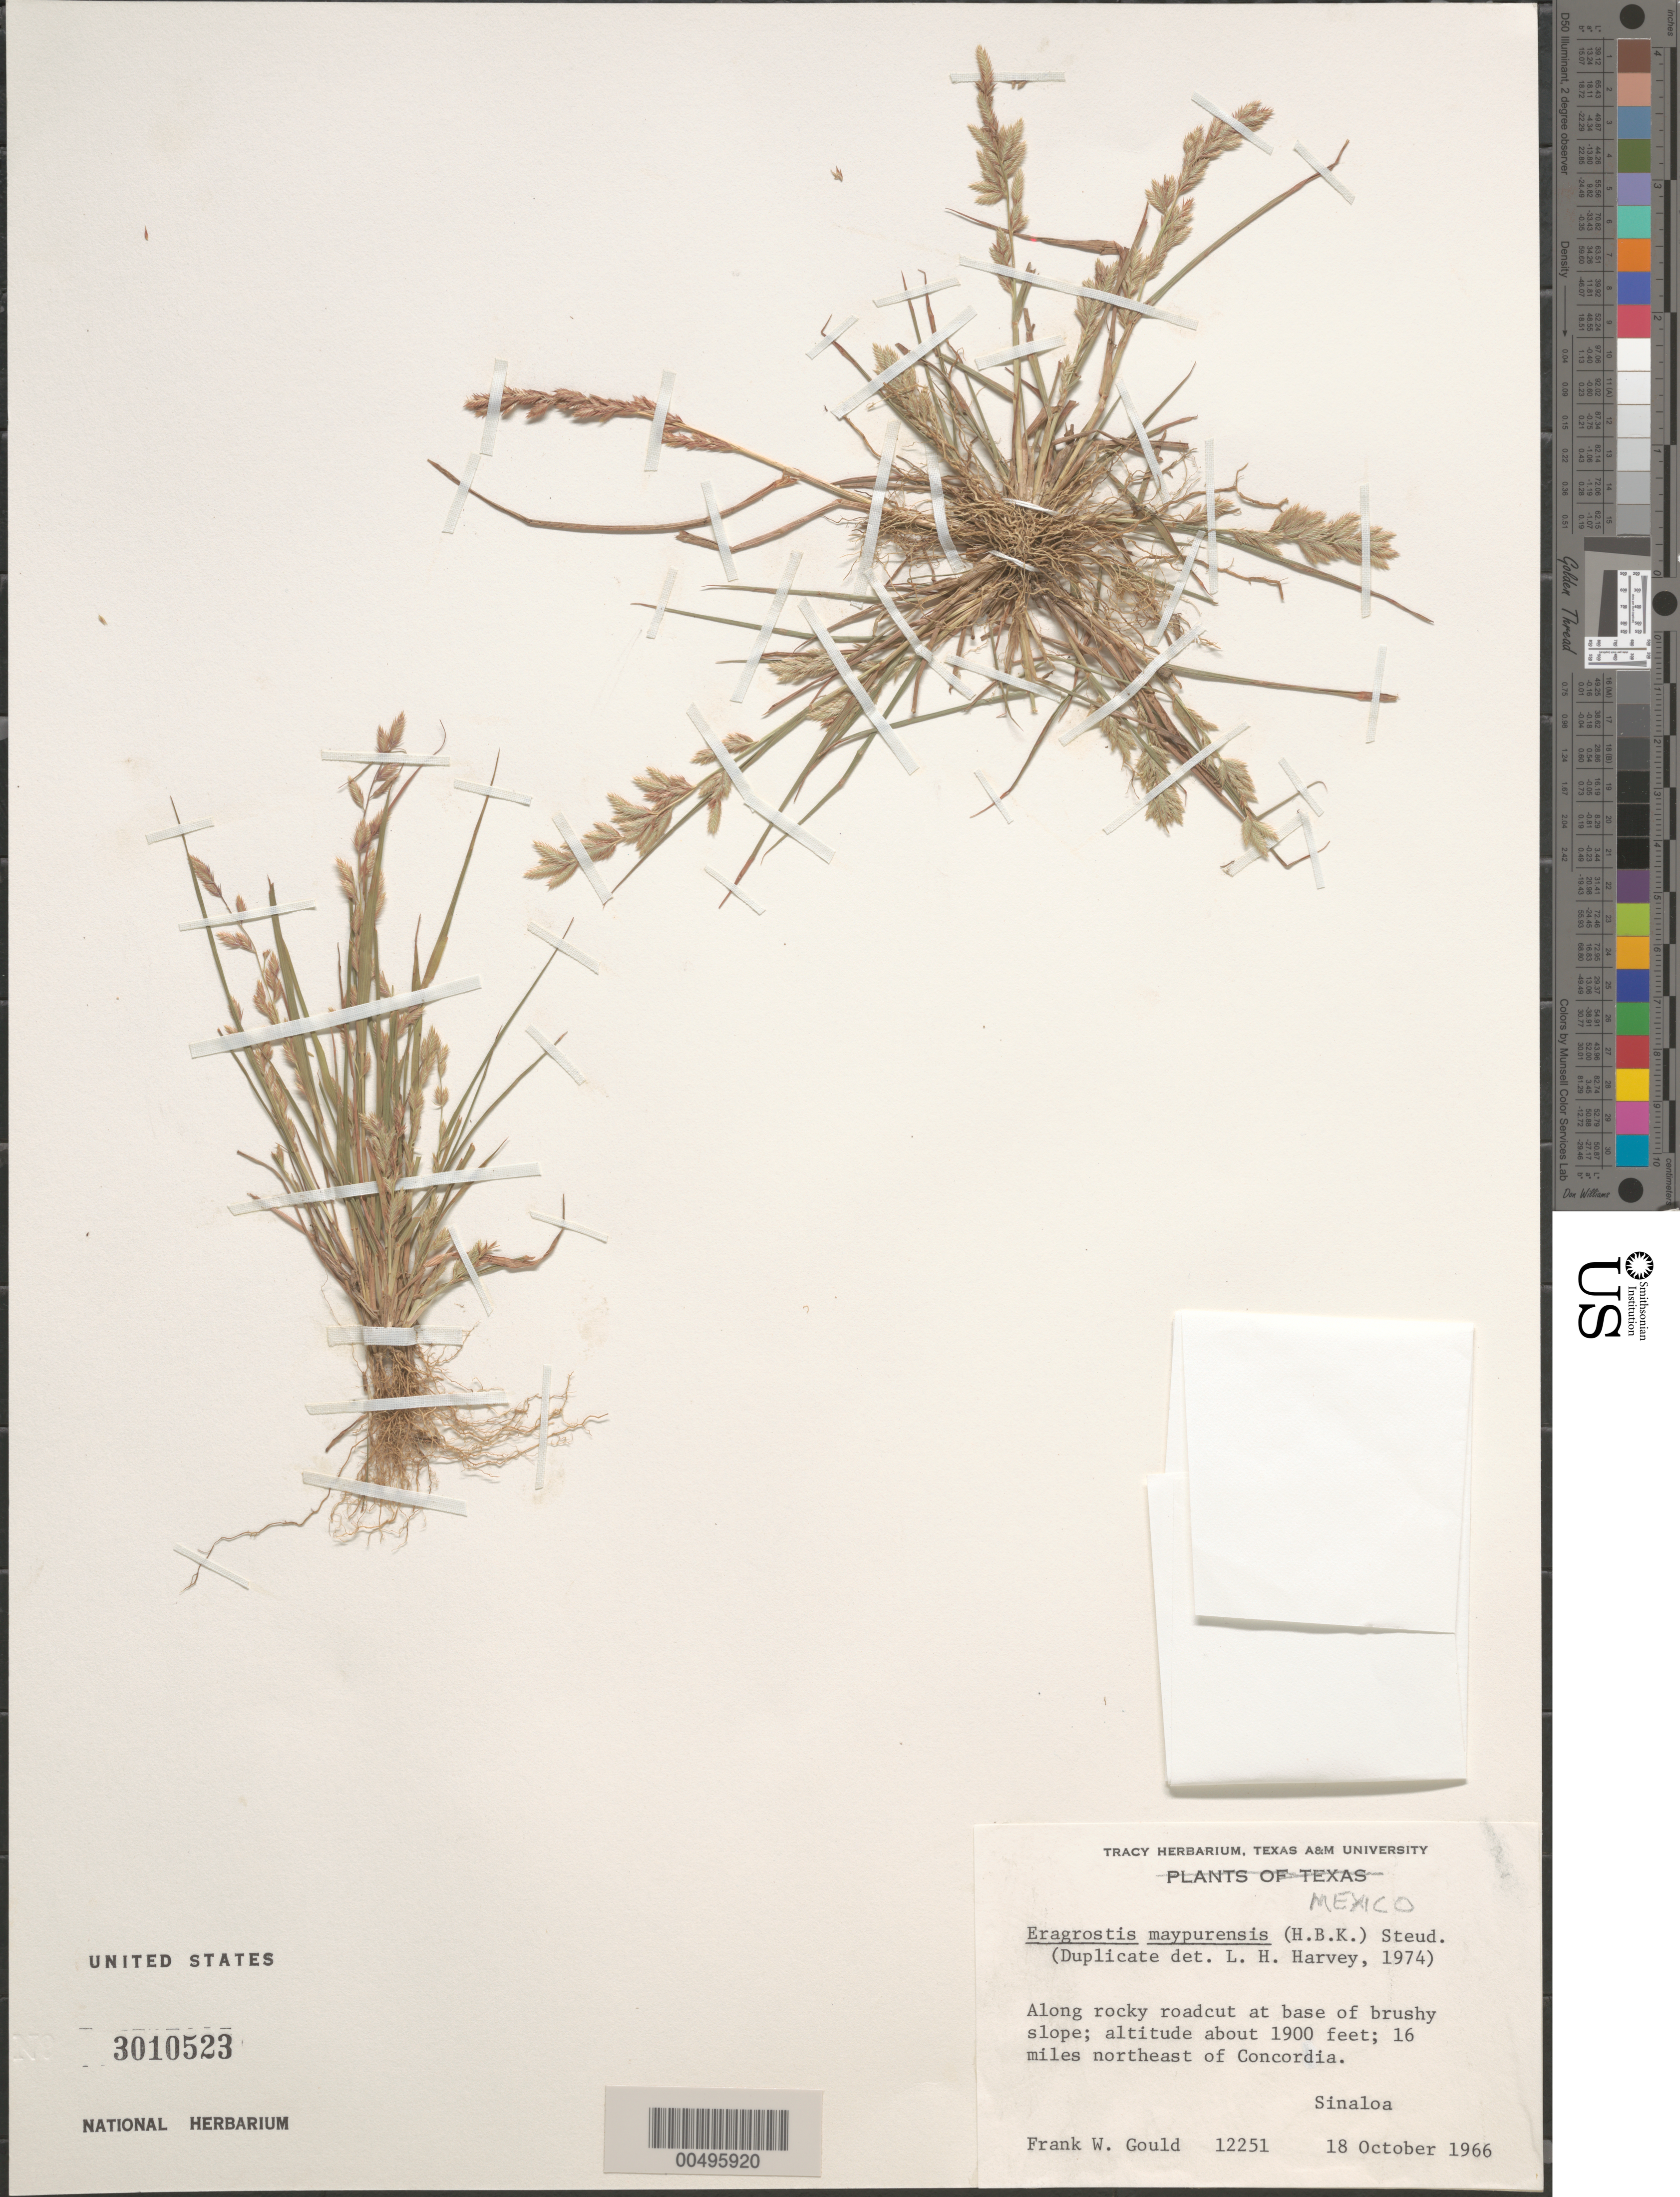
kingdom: Plantae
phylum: Tracheophyta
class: Liliopsida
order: Poales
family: Poaceae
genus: Eragrostis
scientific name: Eragrostis maypurensis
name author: (Kunth) Steud.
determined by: Harvey, L. H.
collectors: F. W. Gould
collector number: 12251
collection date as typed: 18 Oct 1966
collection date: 1966-10-18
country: Mexico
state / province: Sinaloa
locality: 16 mi NE of Concordia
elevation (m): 579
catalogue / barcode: US 3010523